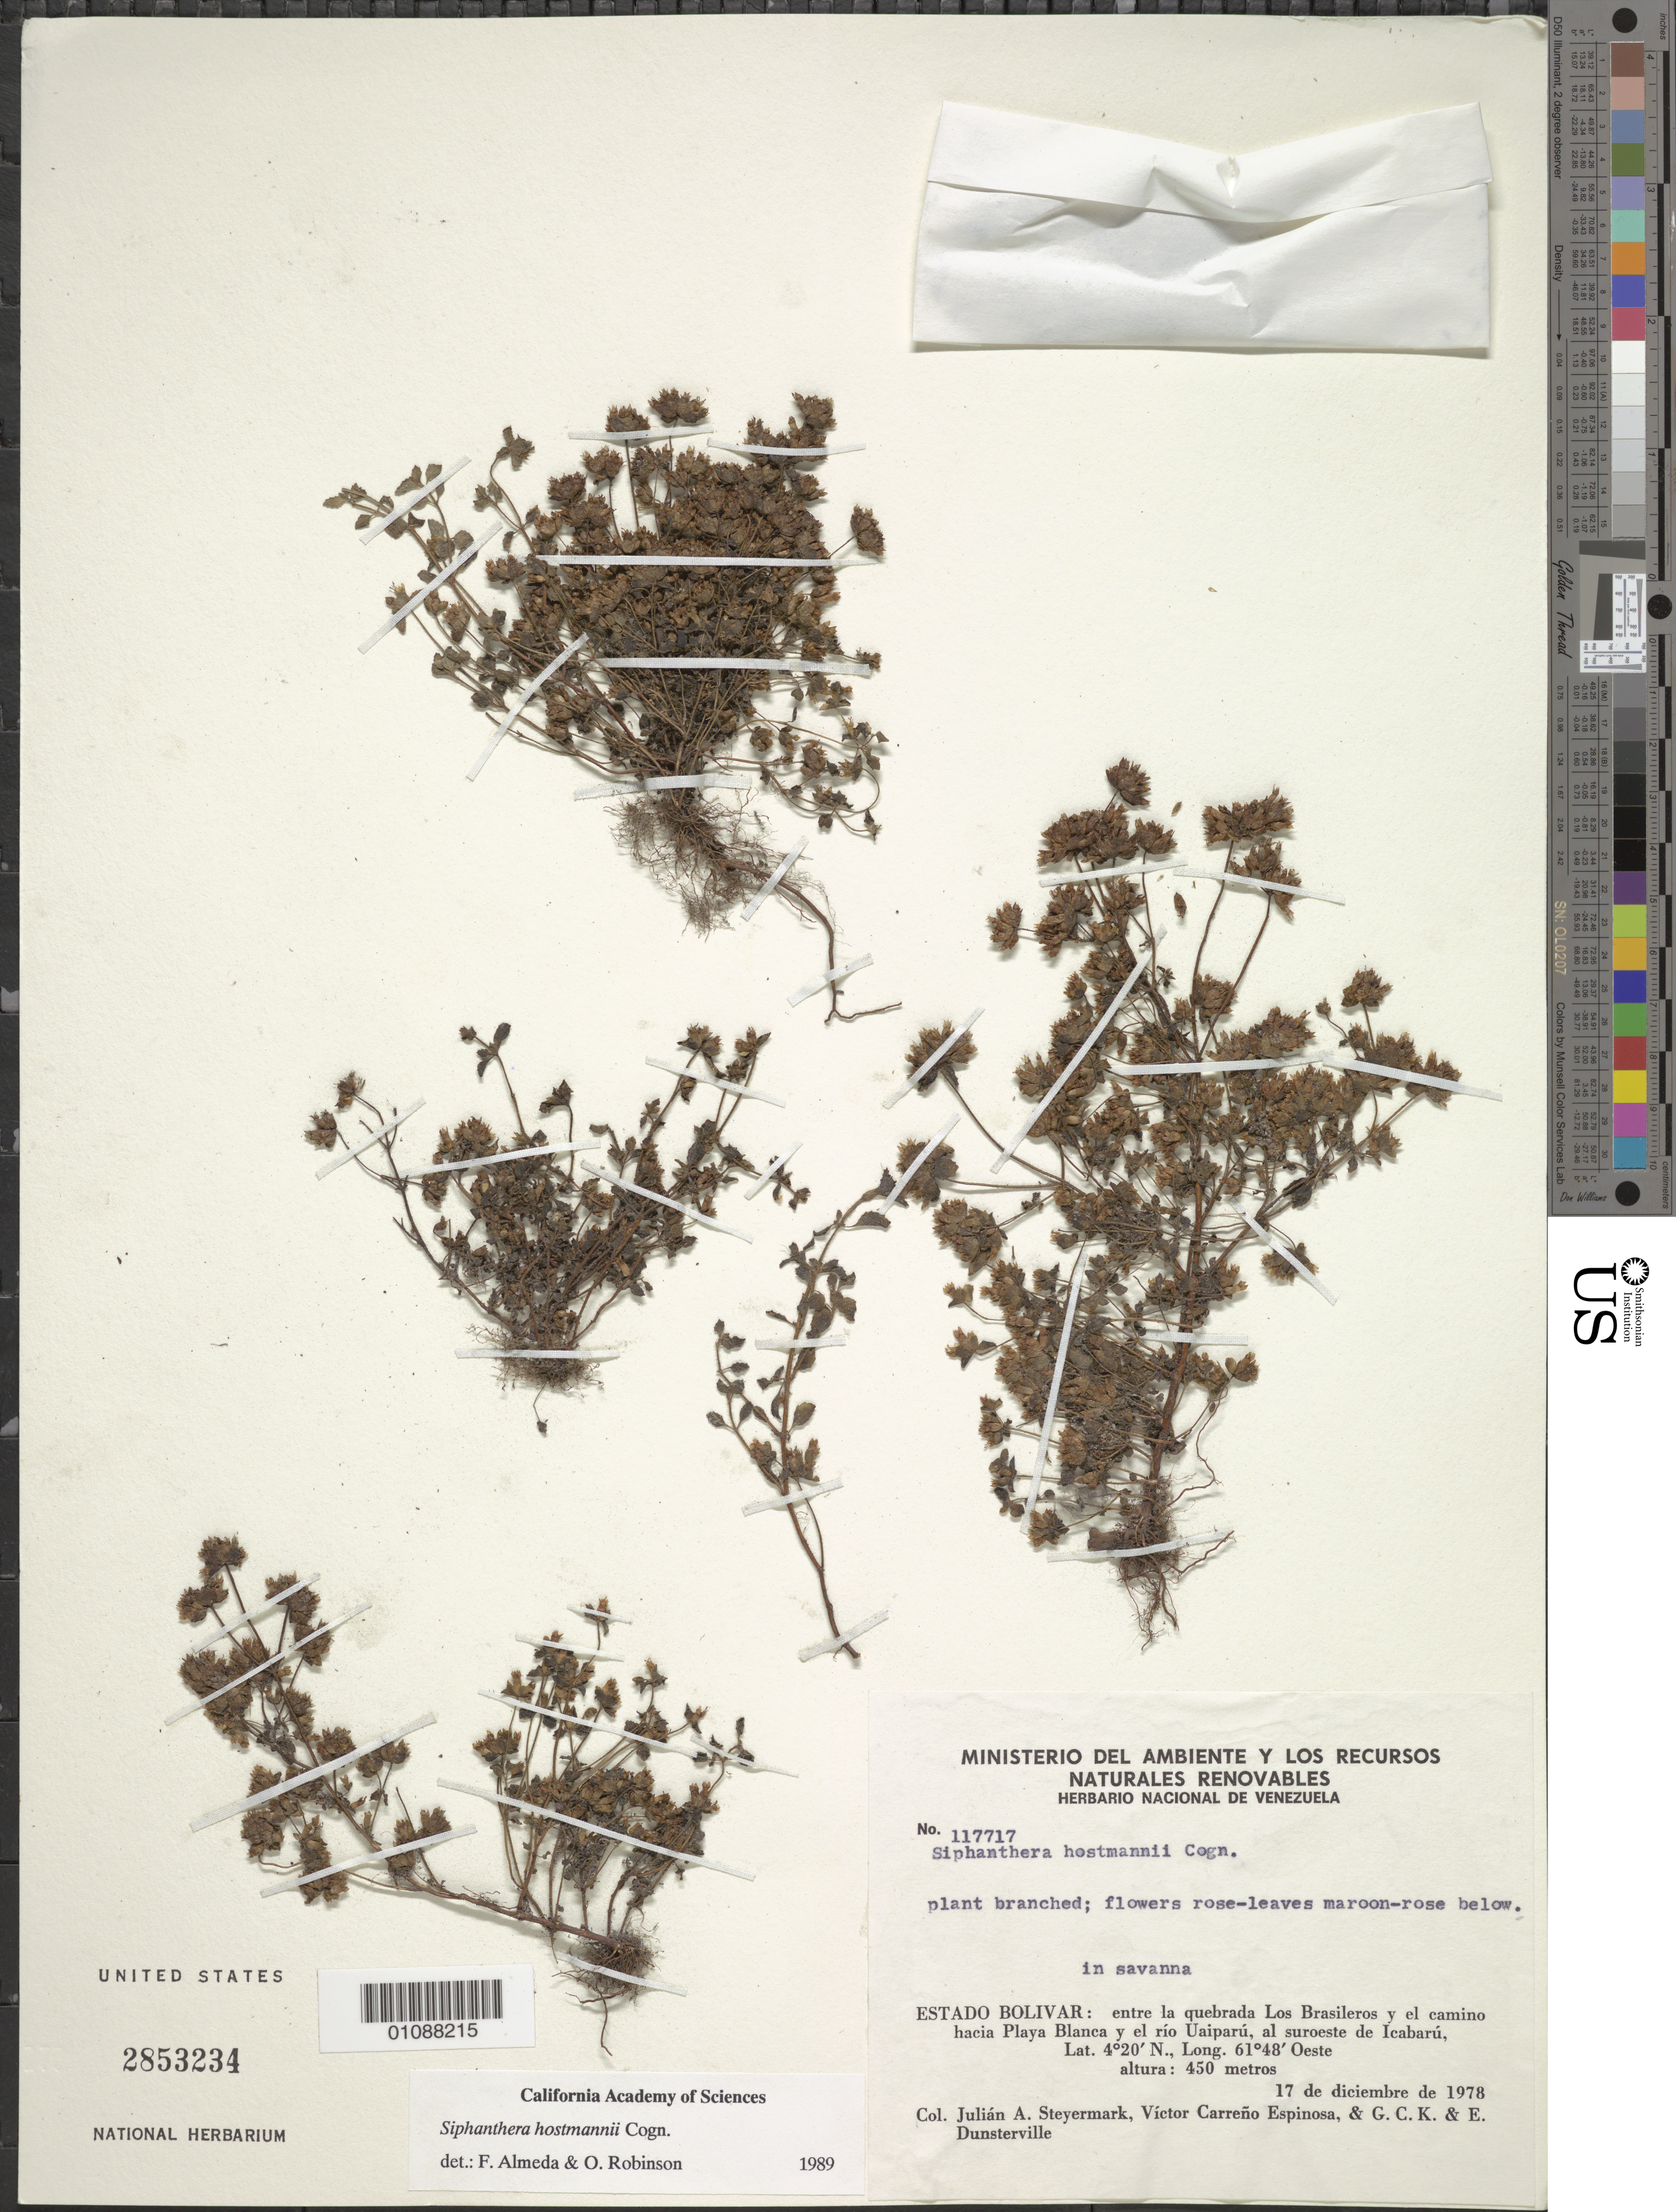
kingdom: Plantae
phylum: Tracheophyta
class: Magnoliopsida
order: Myrtales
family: Melastomataceae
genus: Siphanthera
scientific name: Siphanthera hostmannii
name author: Cogn.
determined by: Almeda, F.; Robinson, O. R.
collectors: J. Steyermark, V. Espinosa, G. C. K. Dunsterville & E. Dunsterville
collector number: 117717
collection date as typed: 17-Dec-78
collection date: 1978-12-17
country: Venezuela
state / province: Bolívar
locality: Quebrada Los Brasileros a el camino hacia Playa Blanca y el río Uaiparú; al suroeste de Icabarú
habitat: Savanna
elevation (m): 450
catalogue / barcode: US 2853234